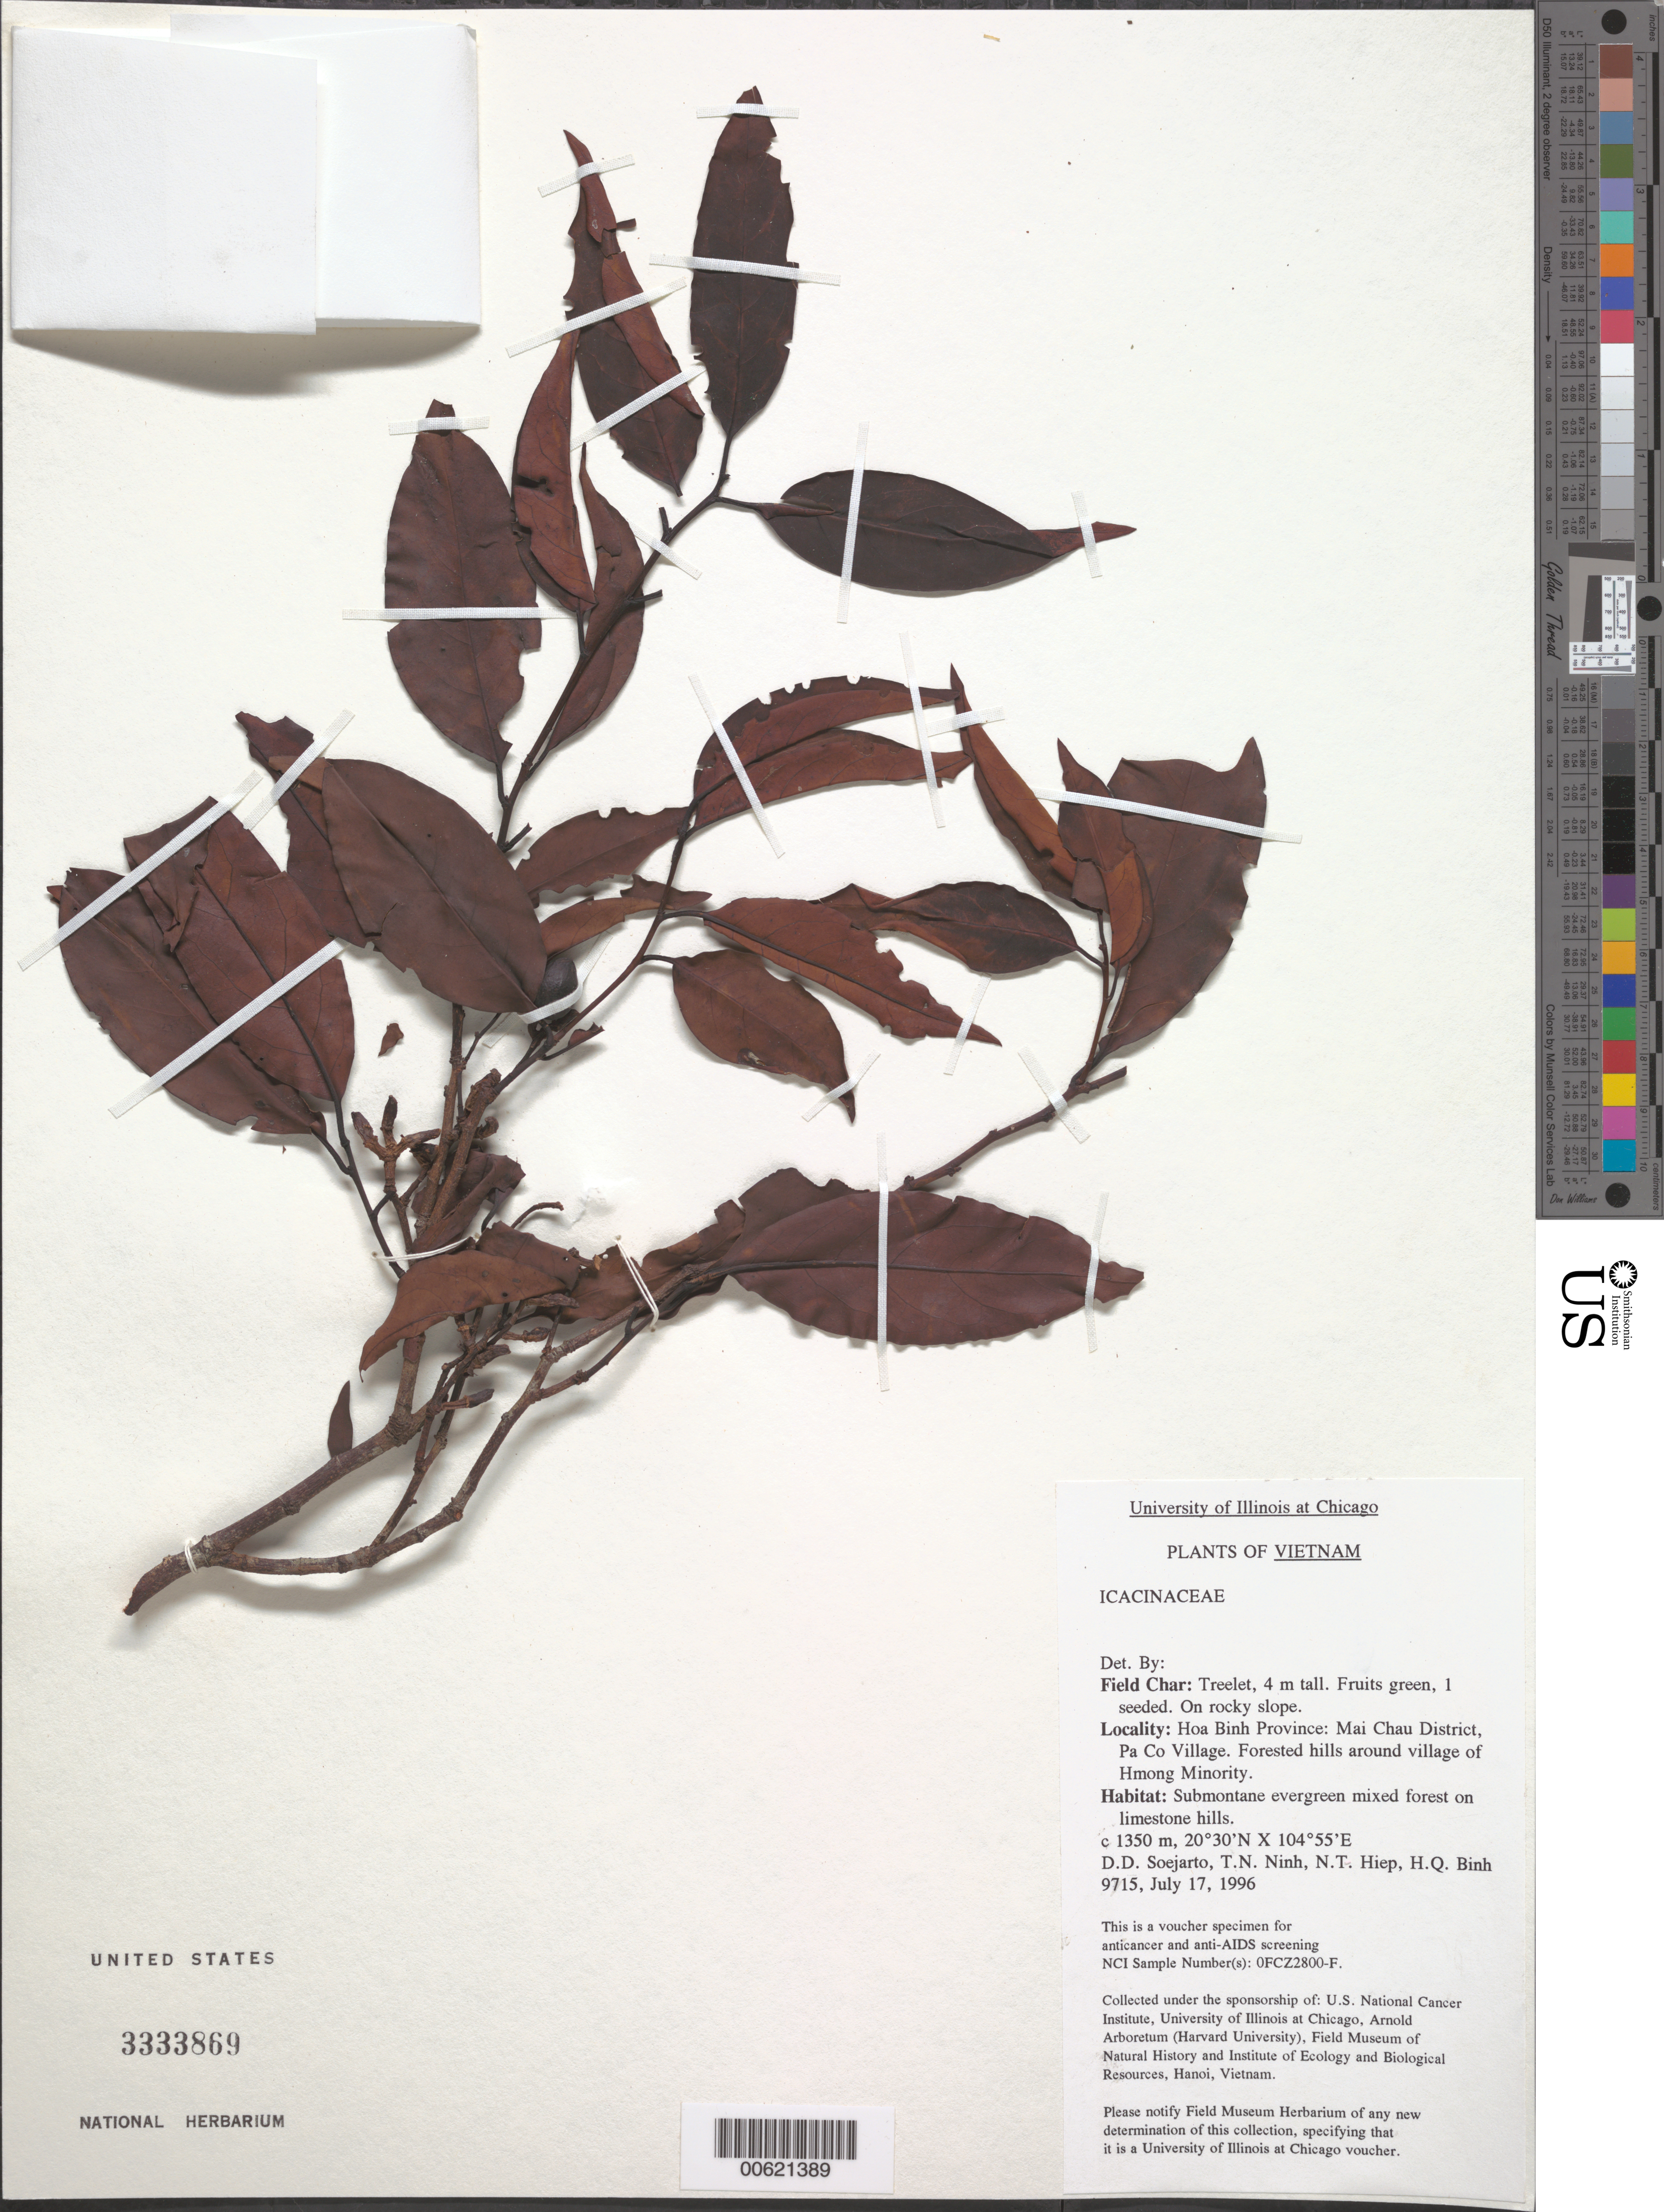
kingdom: Plantae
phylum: Tracheophyta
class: Magnoliopsida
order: Rosales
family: Rosaceae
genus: Prunus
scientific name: Prunus sp.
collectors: T. N. Ninh, N. T. Hiep & H. Q. Binh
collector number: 9715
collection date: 1996-07-17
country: Vietnam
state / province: Hoa Binh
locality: Mai Chau District, Pa Co Village. Forested hills around village of Hmong Minority.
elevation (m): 1350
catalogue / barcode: US 3333869